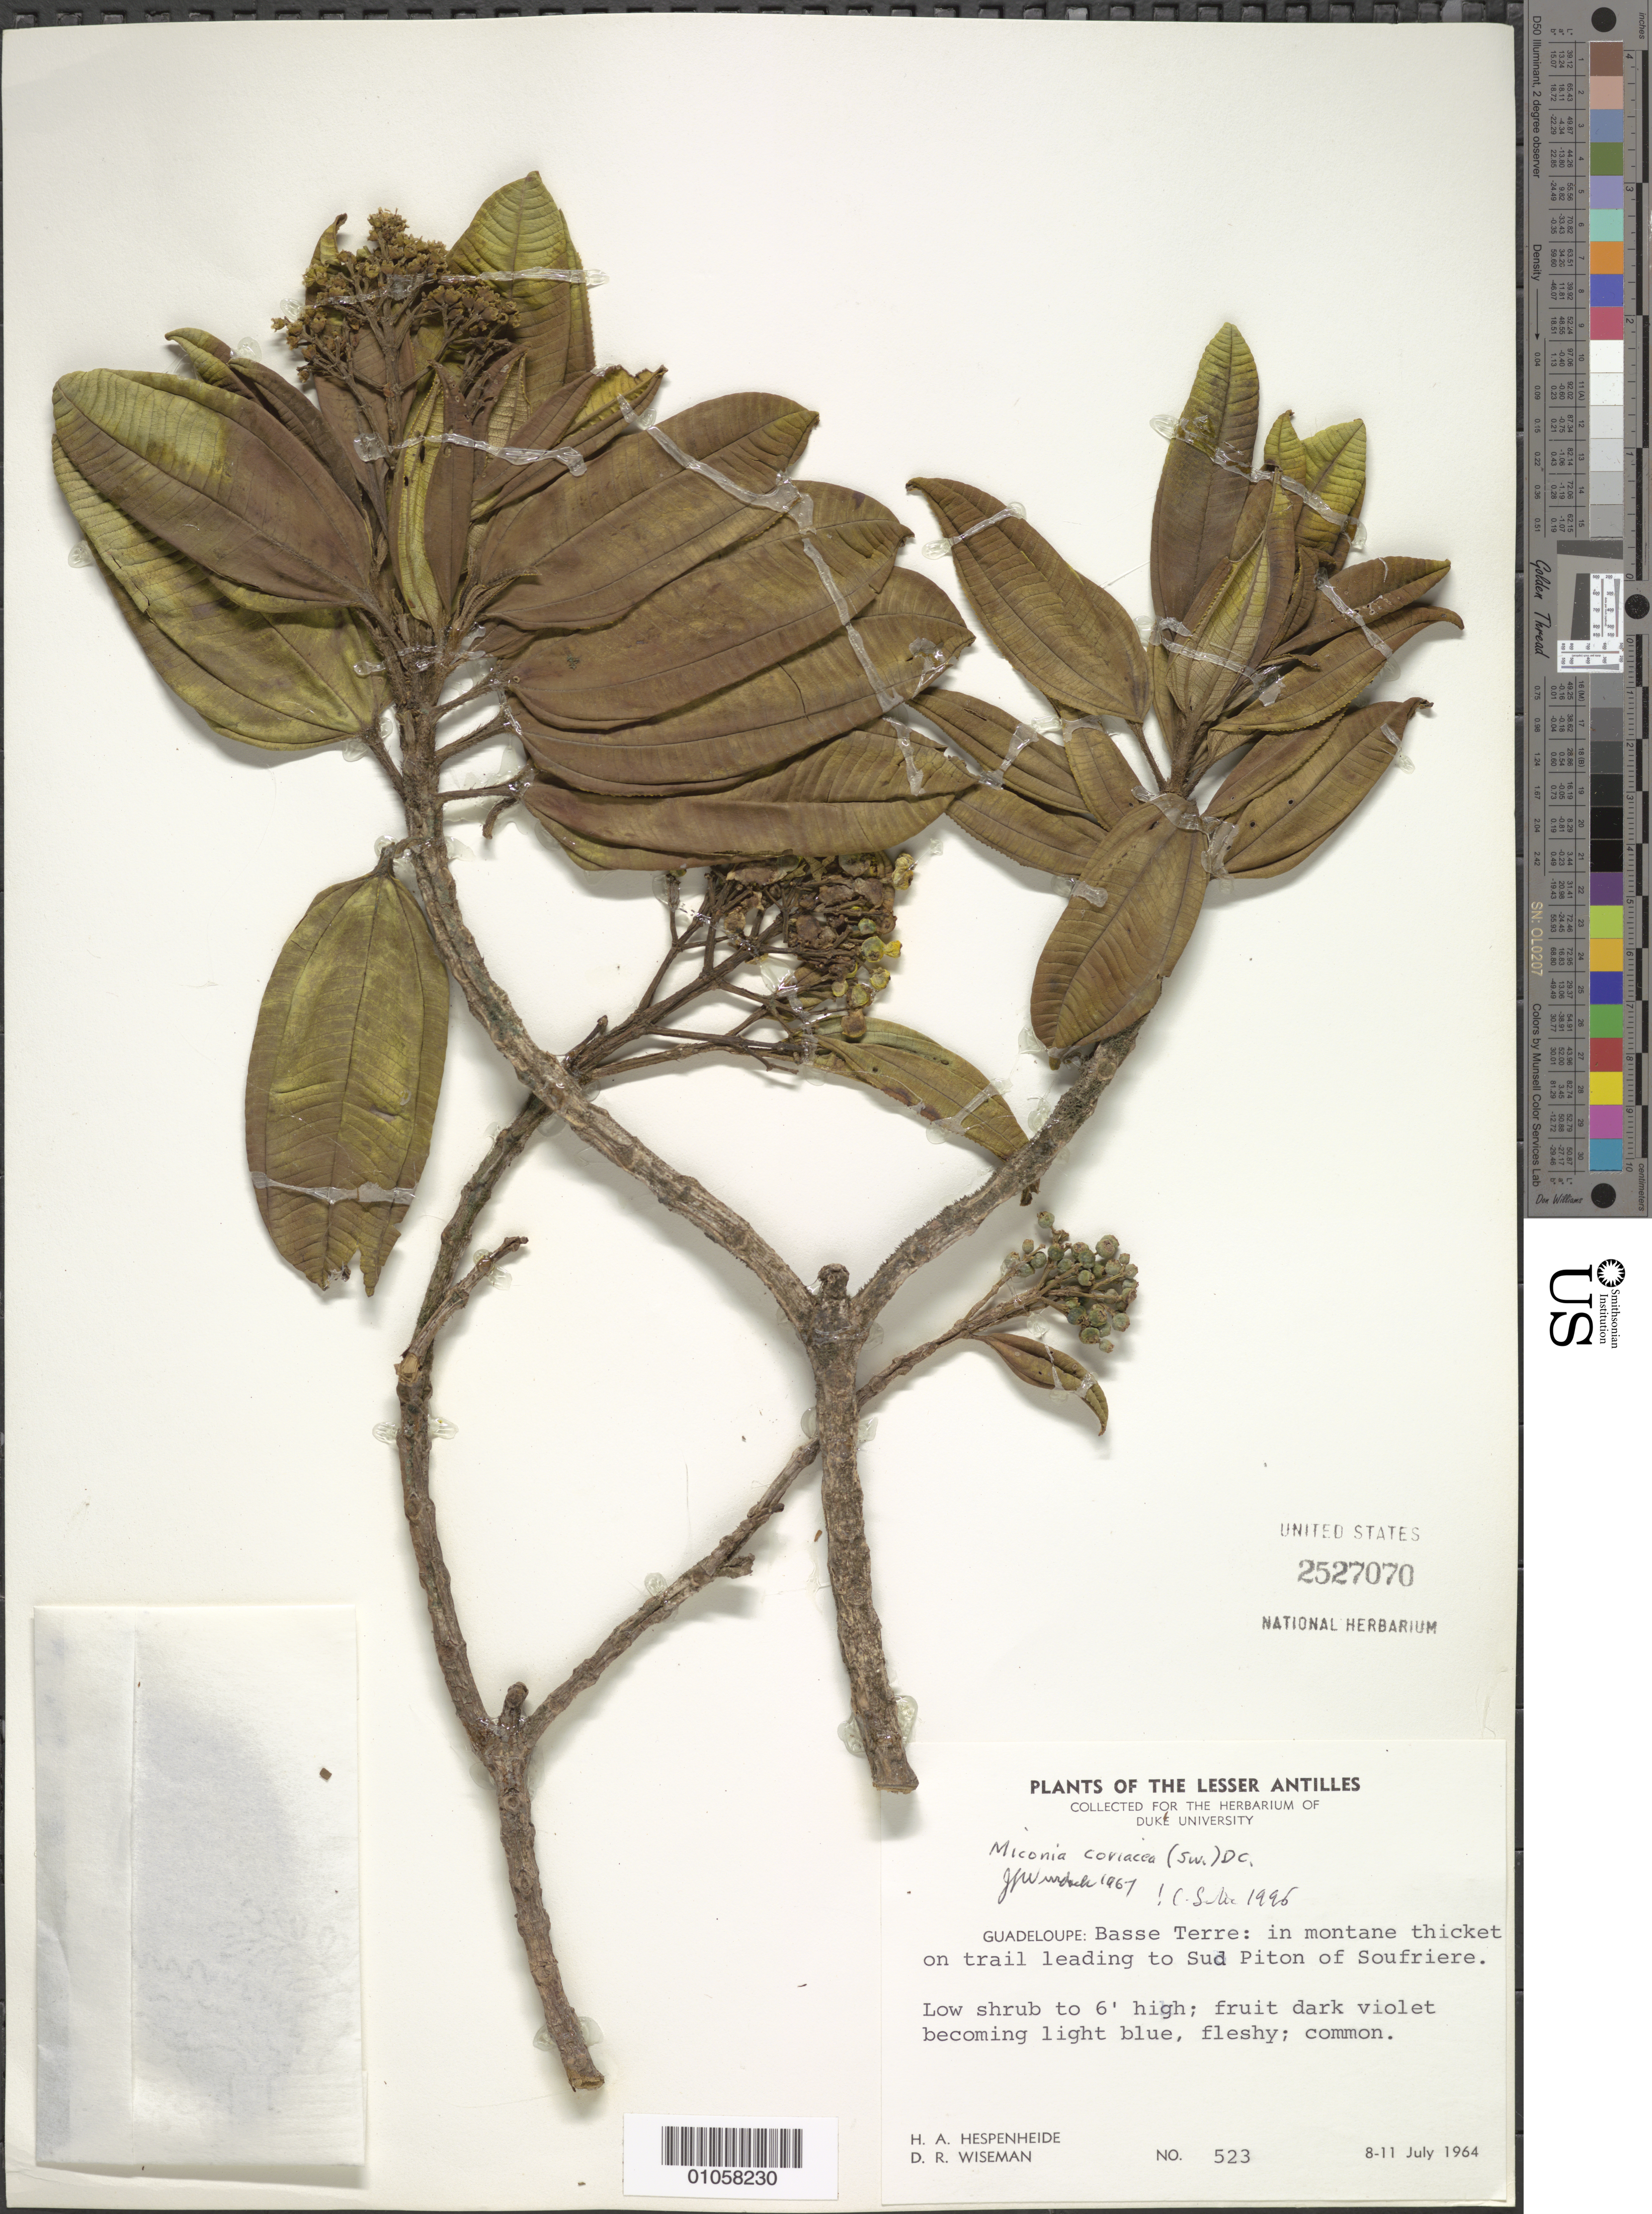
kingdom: Plantae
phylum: Tracheophyta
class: Magnoliopsida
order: Myrtales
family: Melastomataceae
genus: Miconia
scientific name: Miconia coriacea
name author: (Sw.) DC.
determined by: Wurdack, John J., (US), US (UNITED STATES)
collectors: H. A. Hespenheide & D. R. Wiseman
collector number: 523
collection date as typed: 08 Jul 1964 to 11 Jul 1964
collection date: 1964-07-08/1964-07-11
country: Guadeloupe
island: Basse Terre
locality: Trail to Sud Piton of Soufrière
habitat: In montane thicket on trail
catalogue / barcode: US 2527070